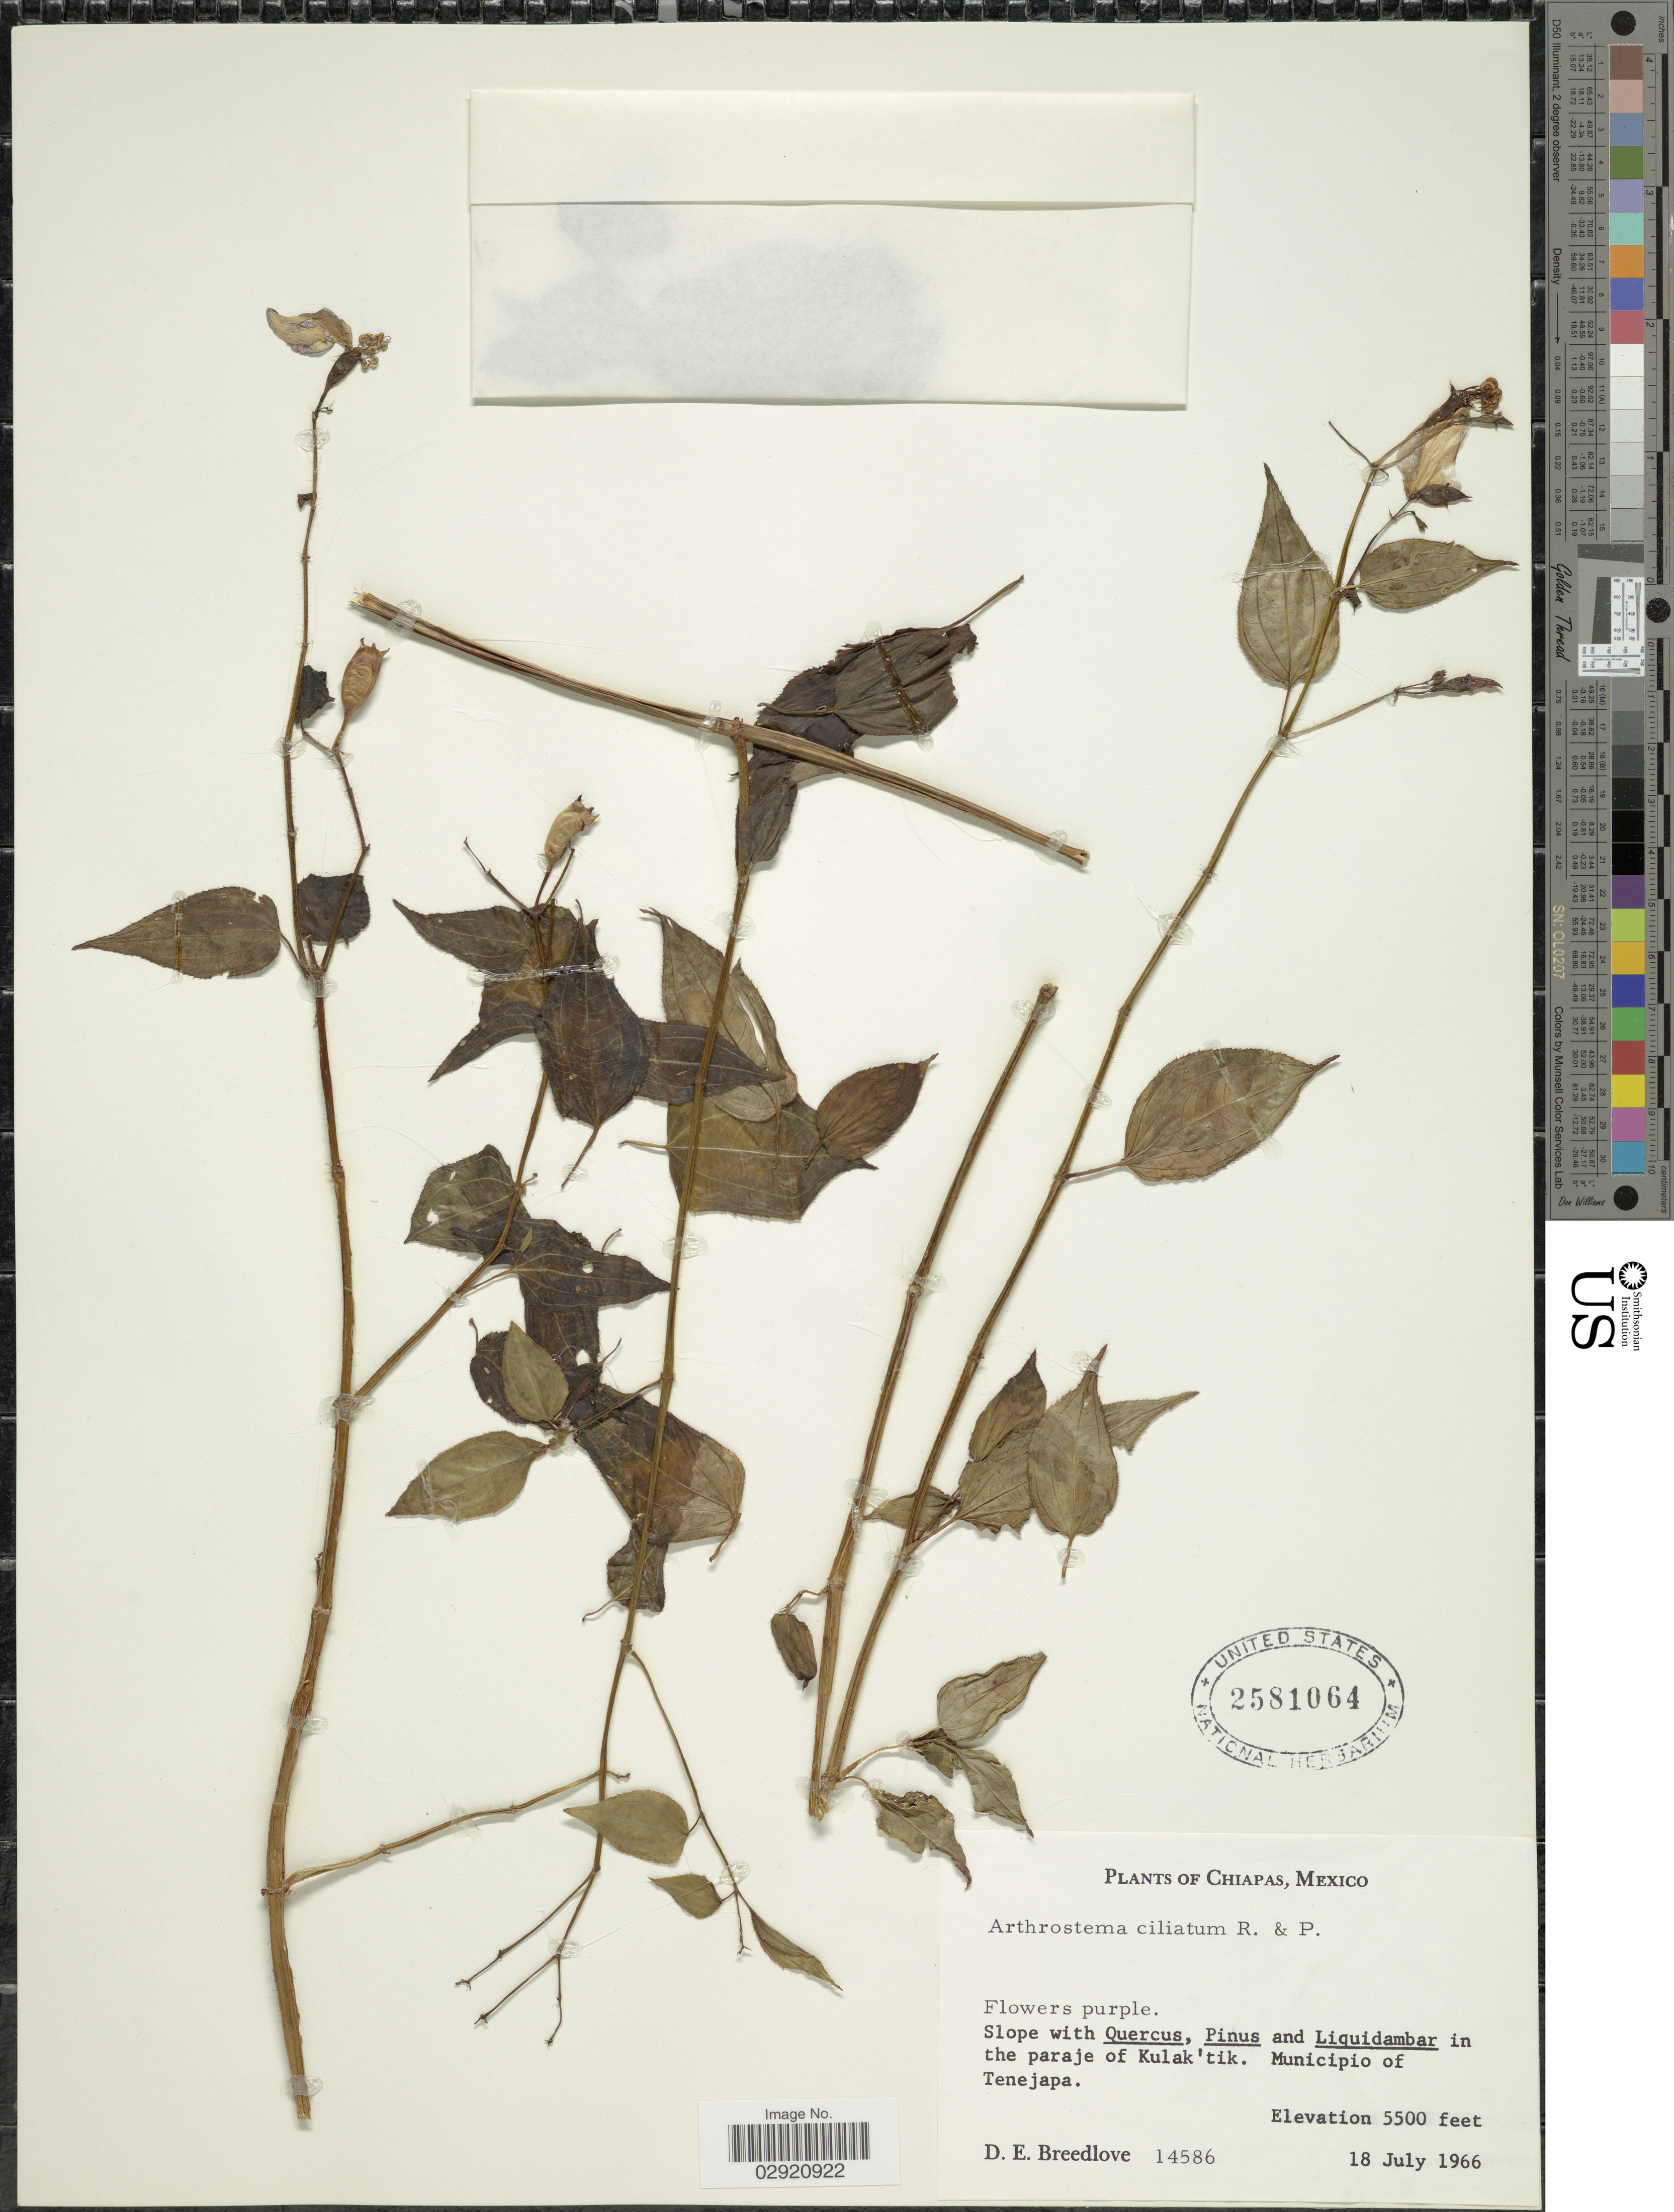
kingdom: Plantae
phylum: Tracheophyta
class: Magnoliopsida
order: Myrtales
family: Melastomataceae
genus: Arthrostemma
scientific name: Arthrostemma ciliatum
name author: Pav. ex D. Don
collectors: D. E. Breedlove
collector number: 14586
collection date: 1966-07-18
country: Mexico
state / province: Chiapas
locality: Paraje of Kulak'tik. Municipio of Tenejapa.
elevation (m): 1676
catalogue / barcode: US 2581064